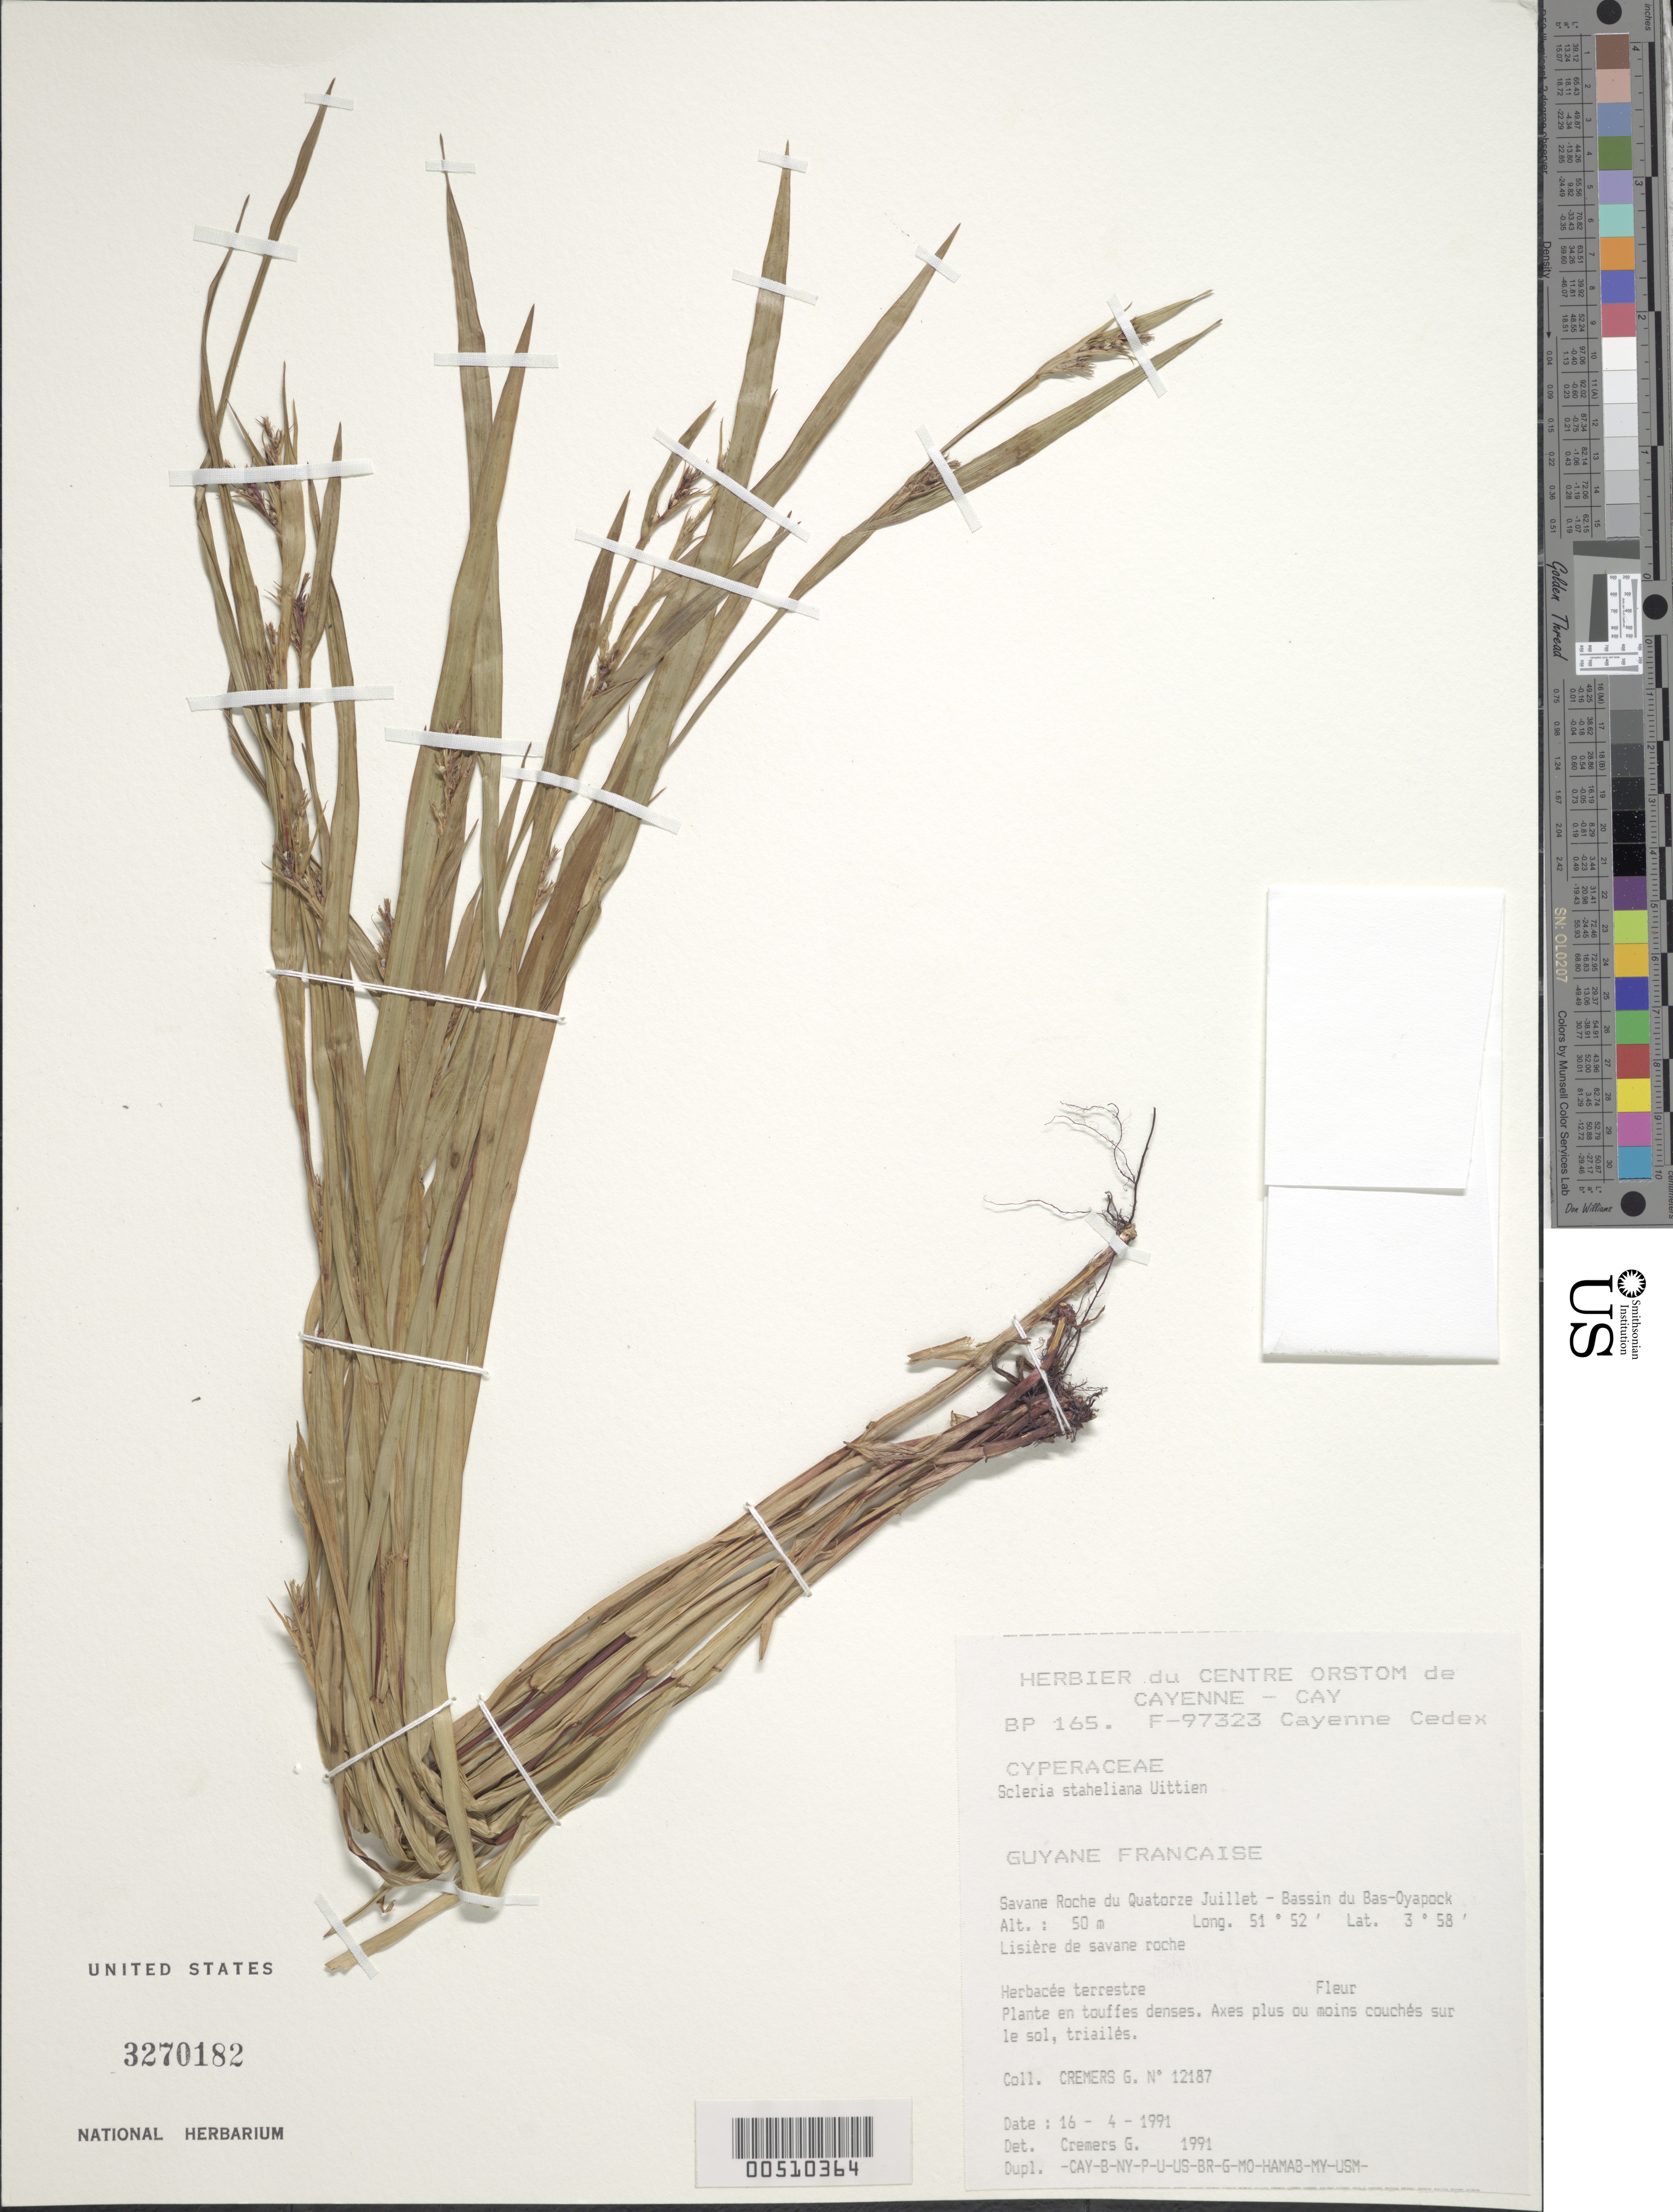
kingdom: Plantae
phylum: Tracheophyta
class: Liliopsida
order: Poales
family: Cyperaceae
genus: Scleria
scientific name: Scleria staheliana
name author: Uittien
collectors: G. Cremers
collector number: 12187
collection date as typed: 16 Apr 1991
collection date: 1991-04-16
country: French Guiana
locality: Savane Roche du Quatorze Juillet - Bassin du Bas-Oyapock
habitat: Lisière de savane roche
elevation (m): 50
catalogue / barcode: US 3270182